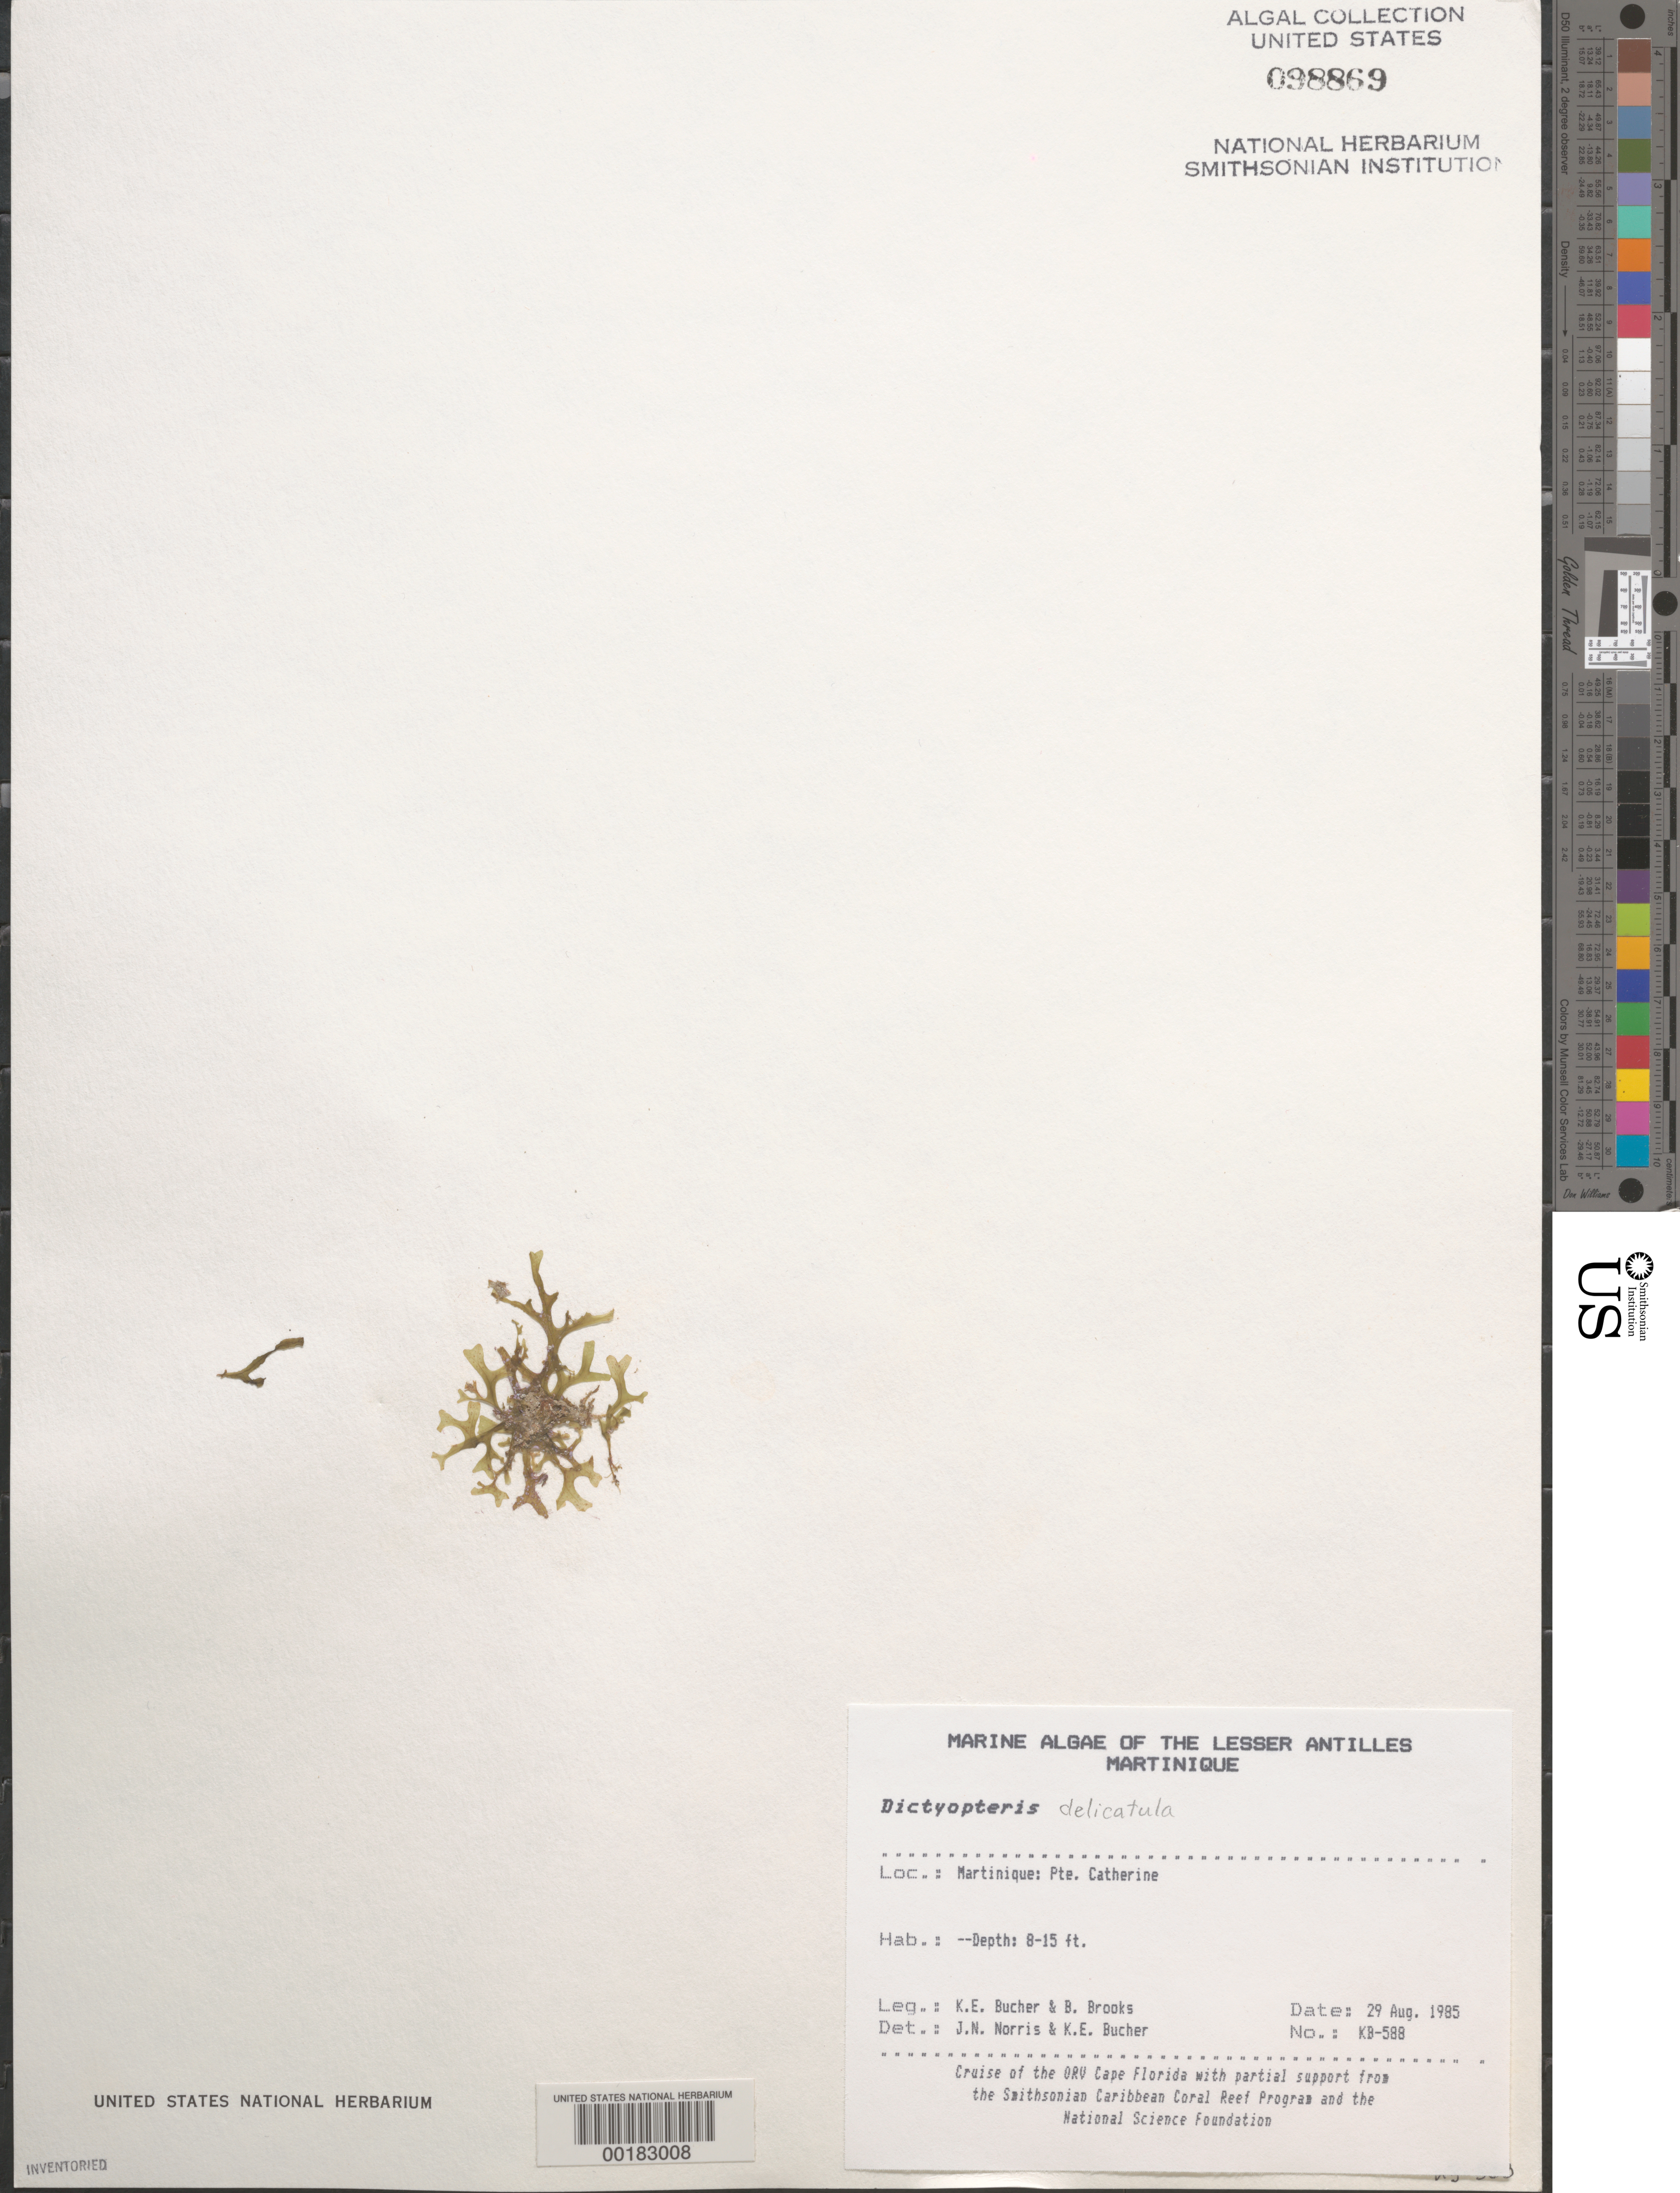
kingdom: Chromista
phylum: Ochrophyta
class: Phaeophyceae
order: Dictyotales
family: Dictyotaceae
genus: Dictyopteris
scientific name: Dictyopteris delicatula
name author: J.V.Lamouroux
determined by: Norris, J. N.; Bucher, K. E.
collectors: K. E. Bucher & B. Brooks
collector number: Kb-588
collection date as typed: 29 Aug 1985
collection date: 1985-08-29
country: Martinique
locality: Pointe Catherine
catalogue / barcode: US 98869